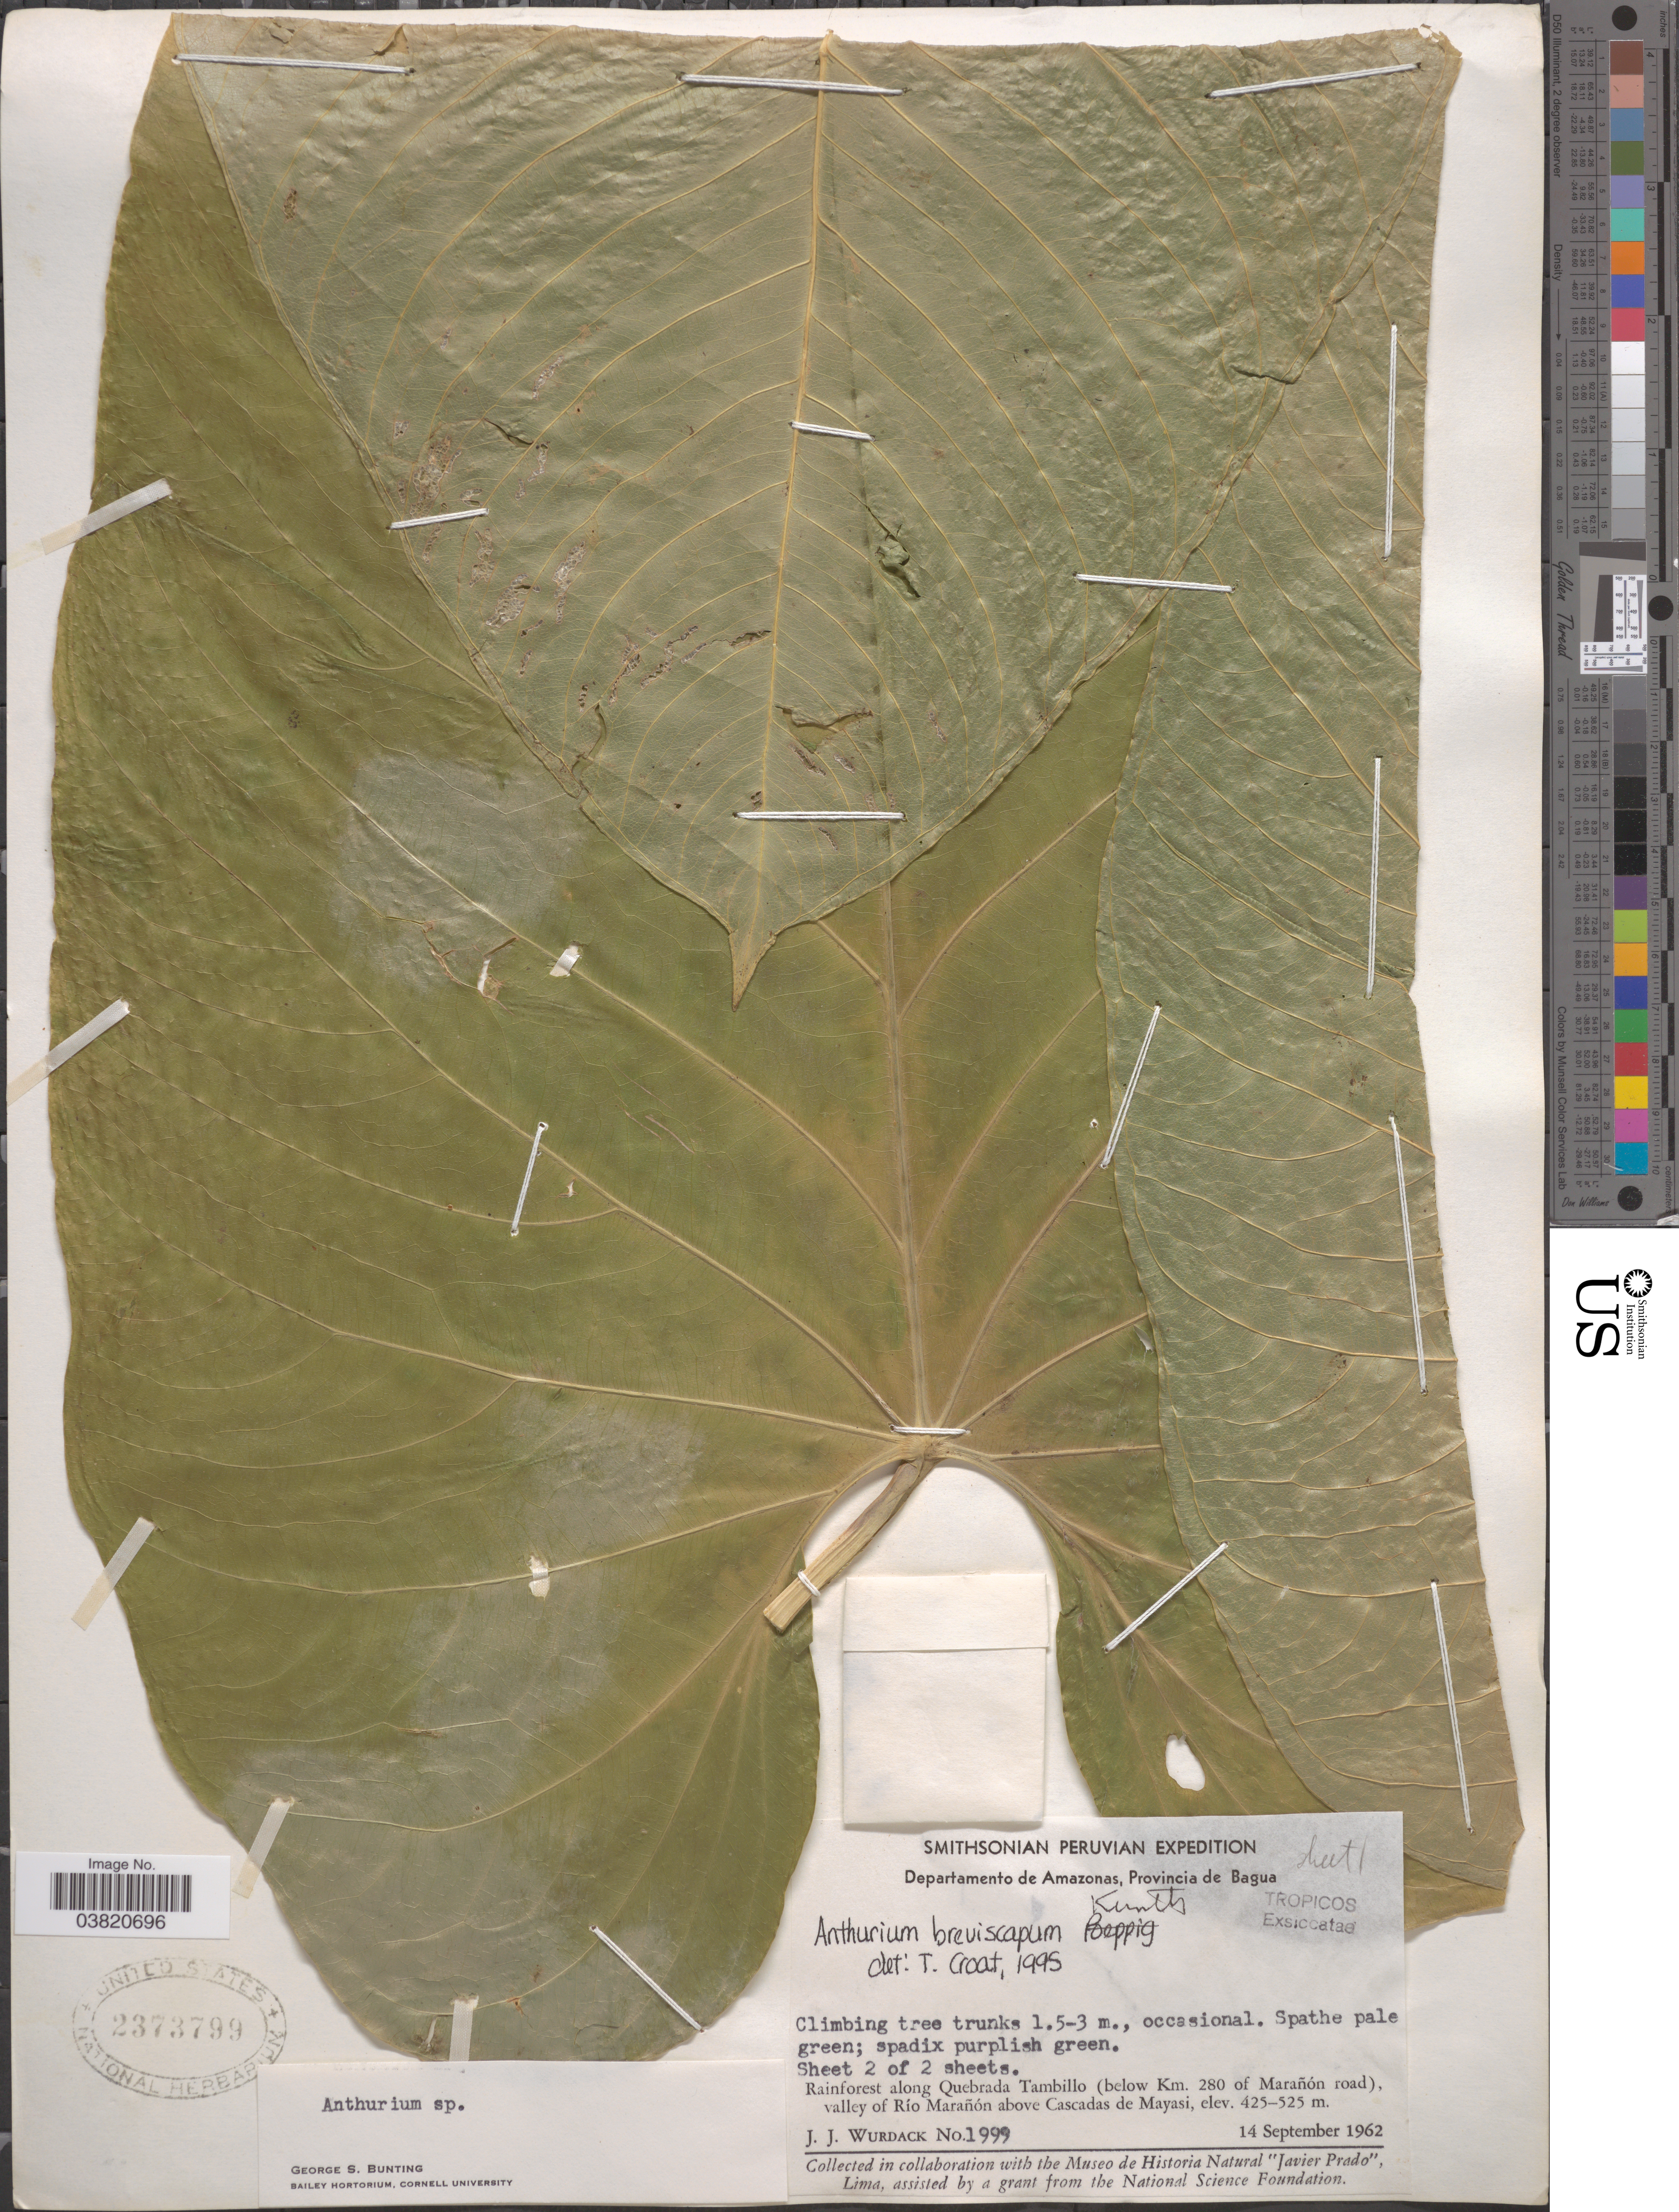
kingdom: Plantae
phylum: Tracheophyta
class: Liliopsida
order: Alismatales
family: Araceae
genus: Anthurium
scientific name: Anthurium breviscapum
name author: Kunth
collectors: J. J. Wurdack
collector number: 1999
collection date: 1962-09-14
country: Peru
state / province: Amazonas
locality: Departamento de Amazonas, Provincia de Bagua. Rainforest along Quebrada Tambillo (below Km. 280 of Marañón road), valley of Río Marañón above Cascadas de Mayasi.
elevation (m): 425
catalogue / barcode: US 2373799